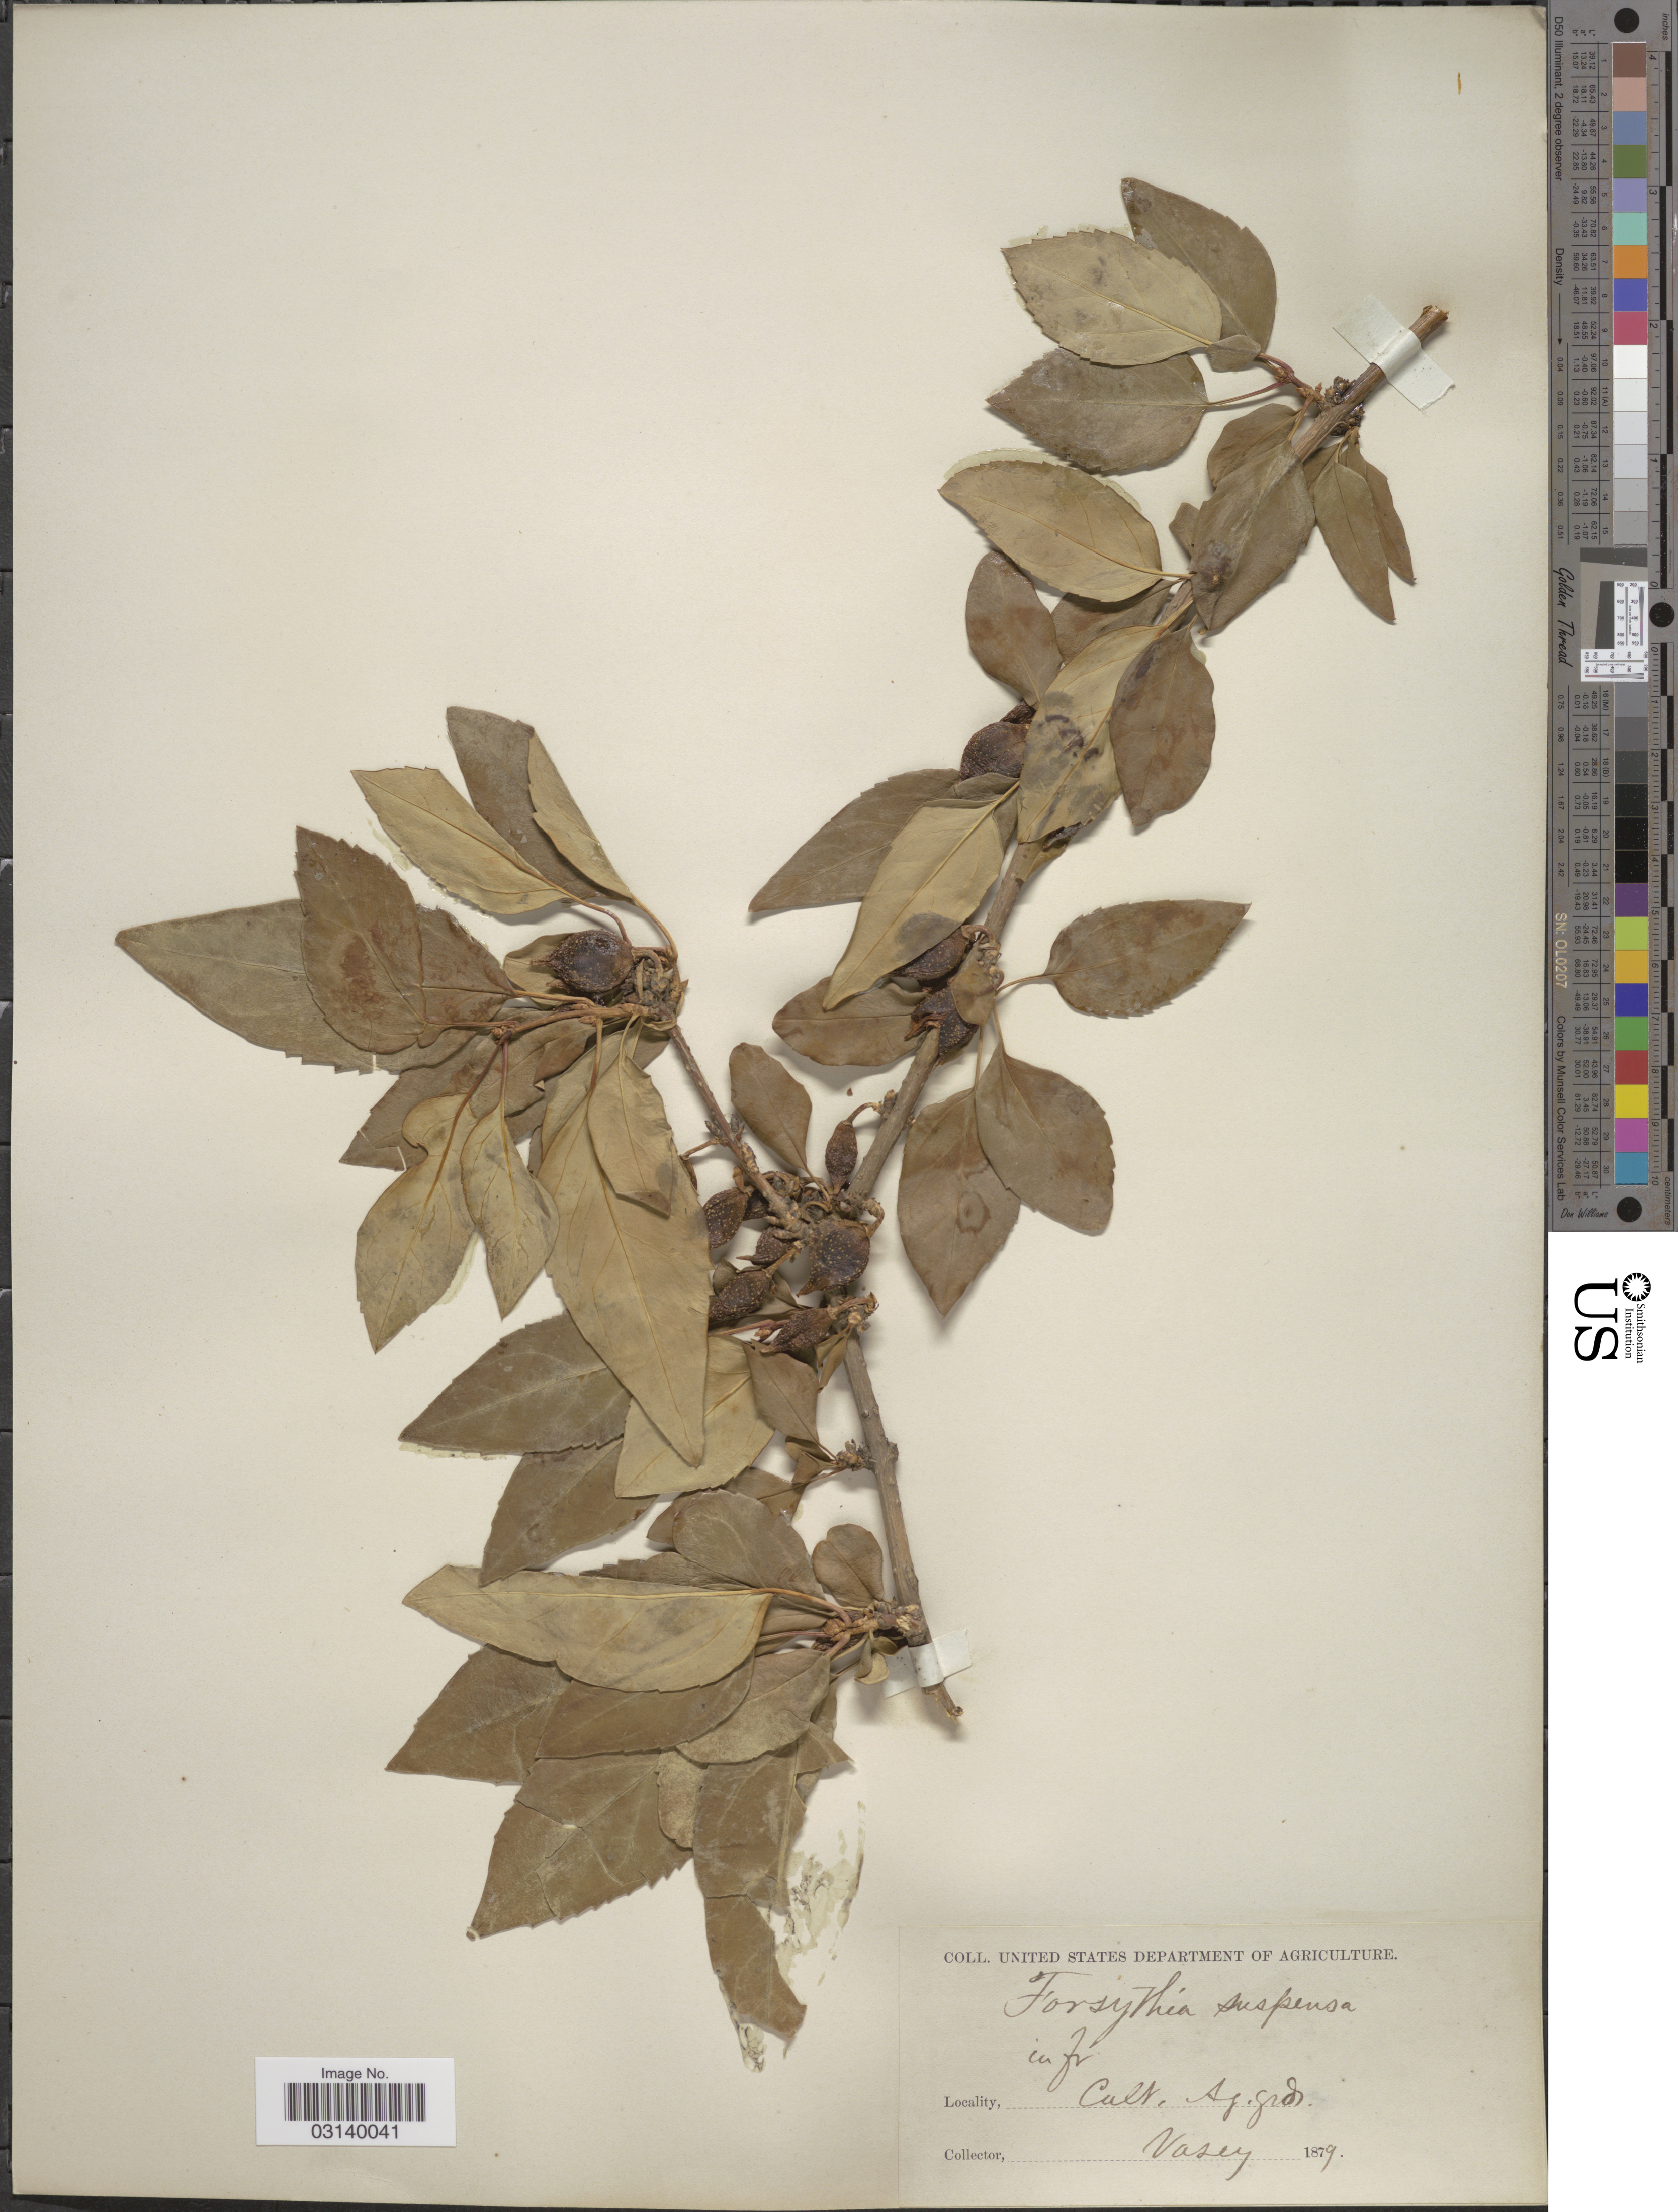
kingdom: Plantae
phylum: Tracheophyta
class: Magnoliopsida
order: Lamiales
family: Oleaceae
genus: Forsythia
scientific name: Forsythia suspensa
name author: (Thunb.) Vahl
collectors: Vasey, --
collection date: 1879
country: United States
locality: Cult. Ag. Grds.